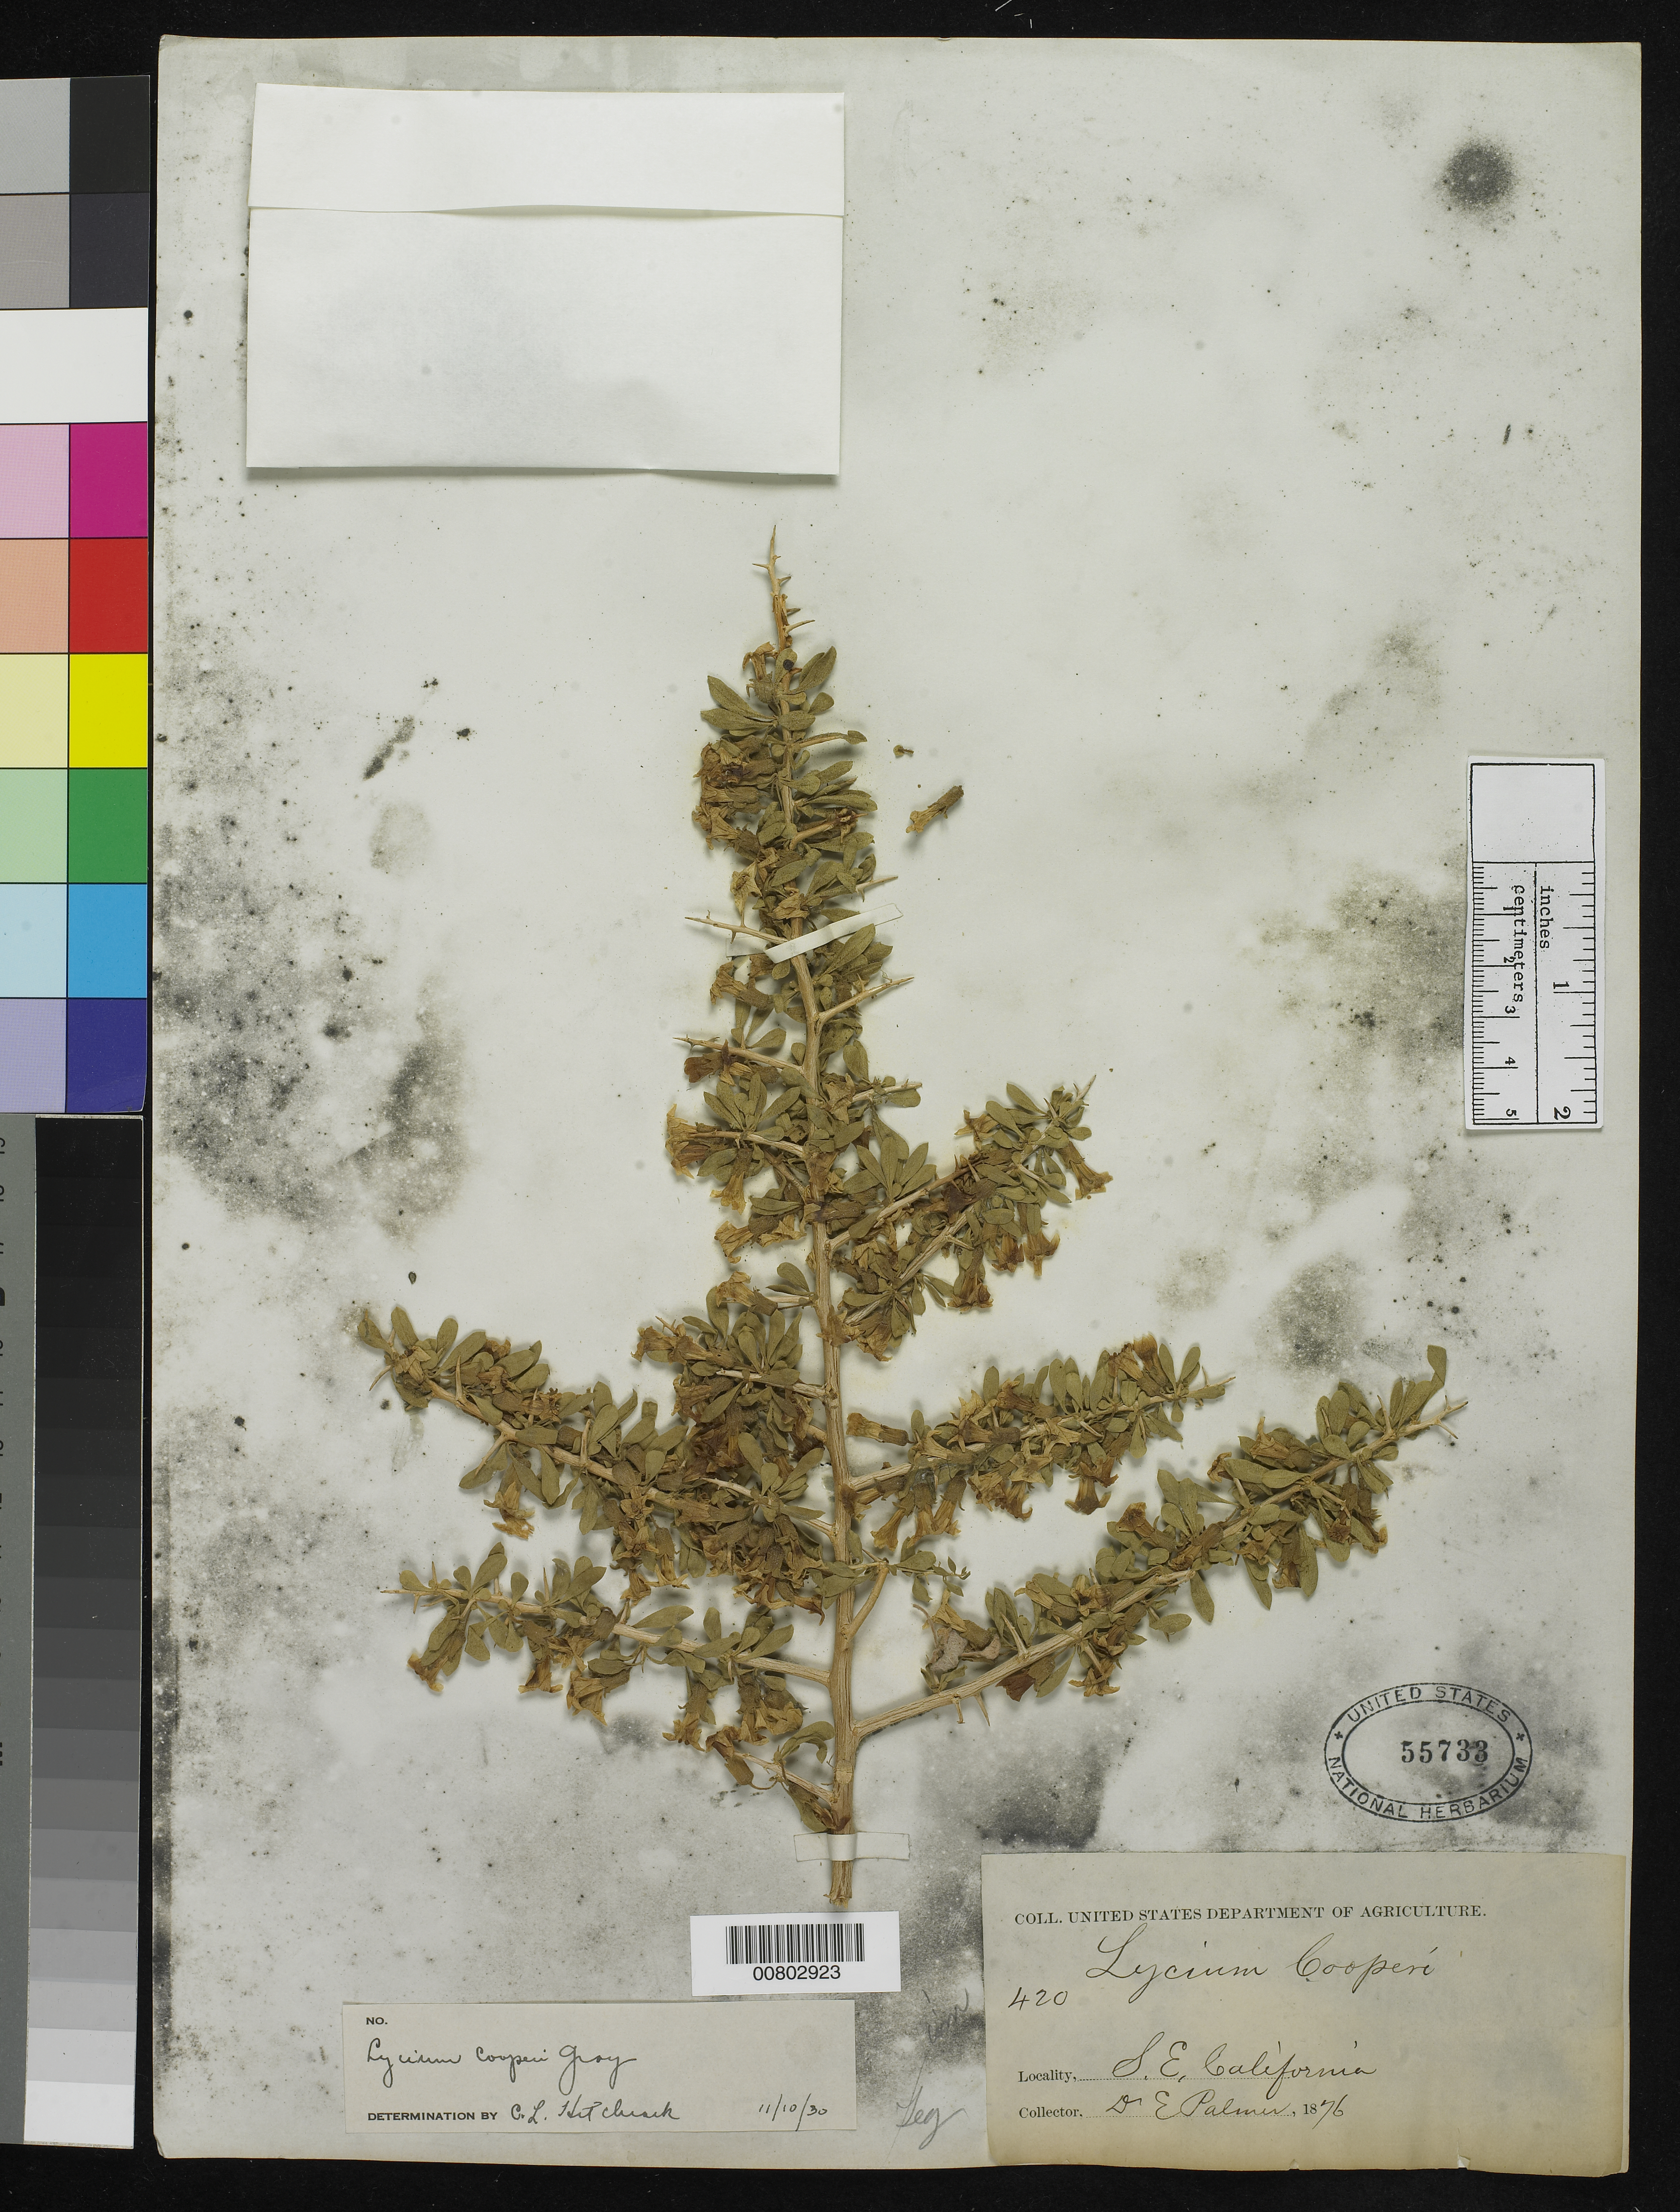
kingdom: Plantae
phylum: Tracheophyta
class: Magnoliopsida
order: Solanales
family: Solanaceae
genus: Lycium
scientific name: Lycium cooperi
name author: A. Gray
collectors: E. Palmer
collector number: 420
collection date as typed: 1876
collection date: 1876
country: United States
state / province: California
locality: SE California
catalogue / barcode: US 55733